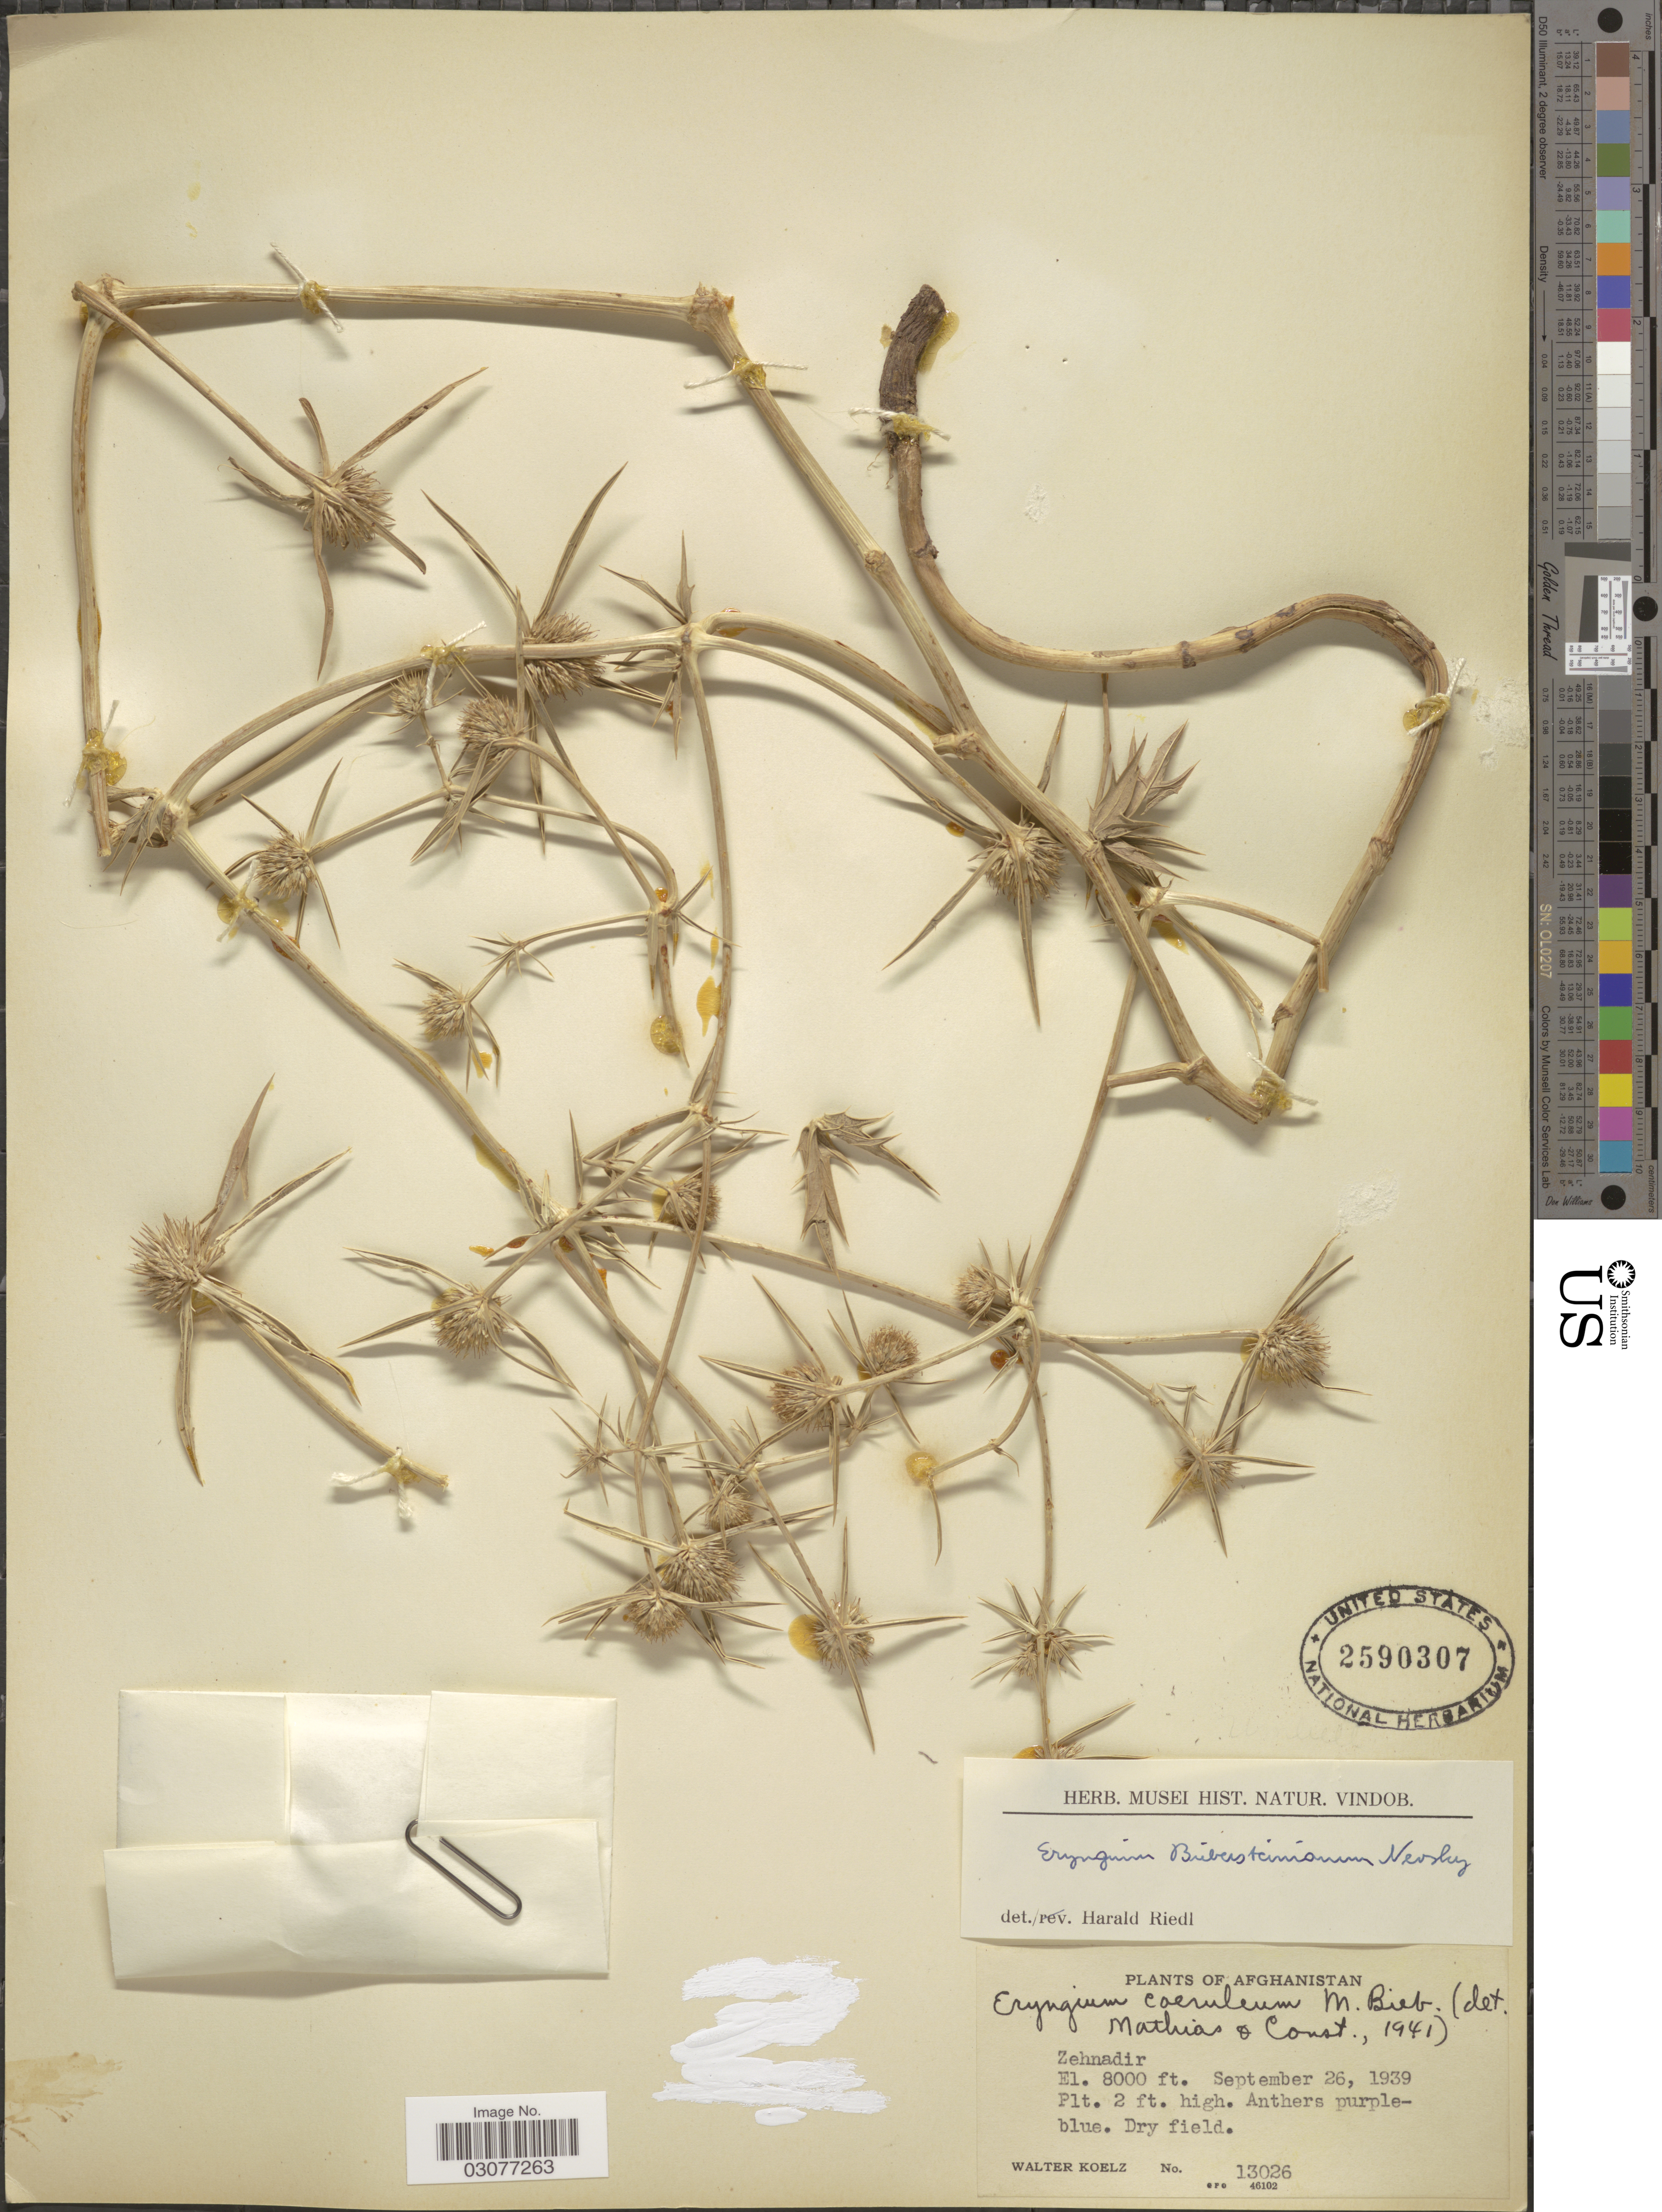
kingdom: Plantae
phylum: Tracheophyta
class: Magnoliopsida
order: Apiales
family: Apiaceae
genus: Eryngium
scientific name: Eryngium caucasicum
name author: Trautv.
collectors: W. N. Koelz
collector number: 13026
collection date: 1939-09-26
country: Afghanistan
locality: Zehnadir.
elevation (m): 2438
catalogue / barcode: US 2590307